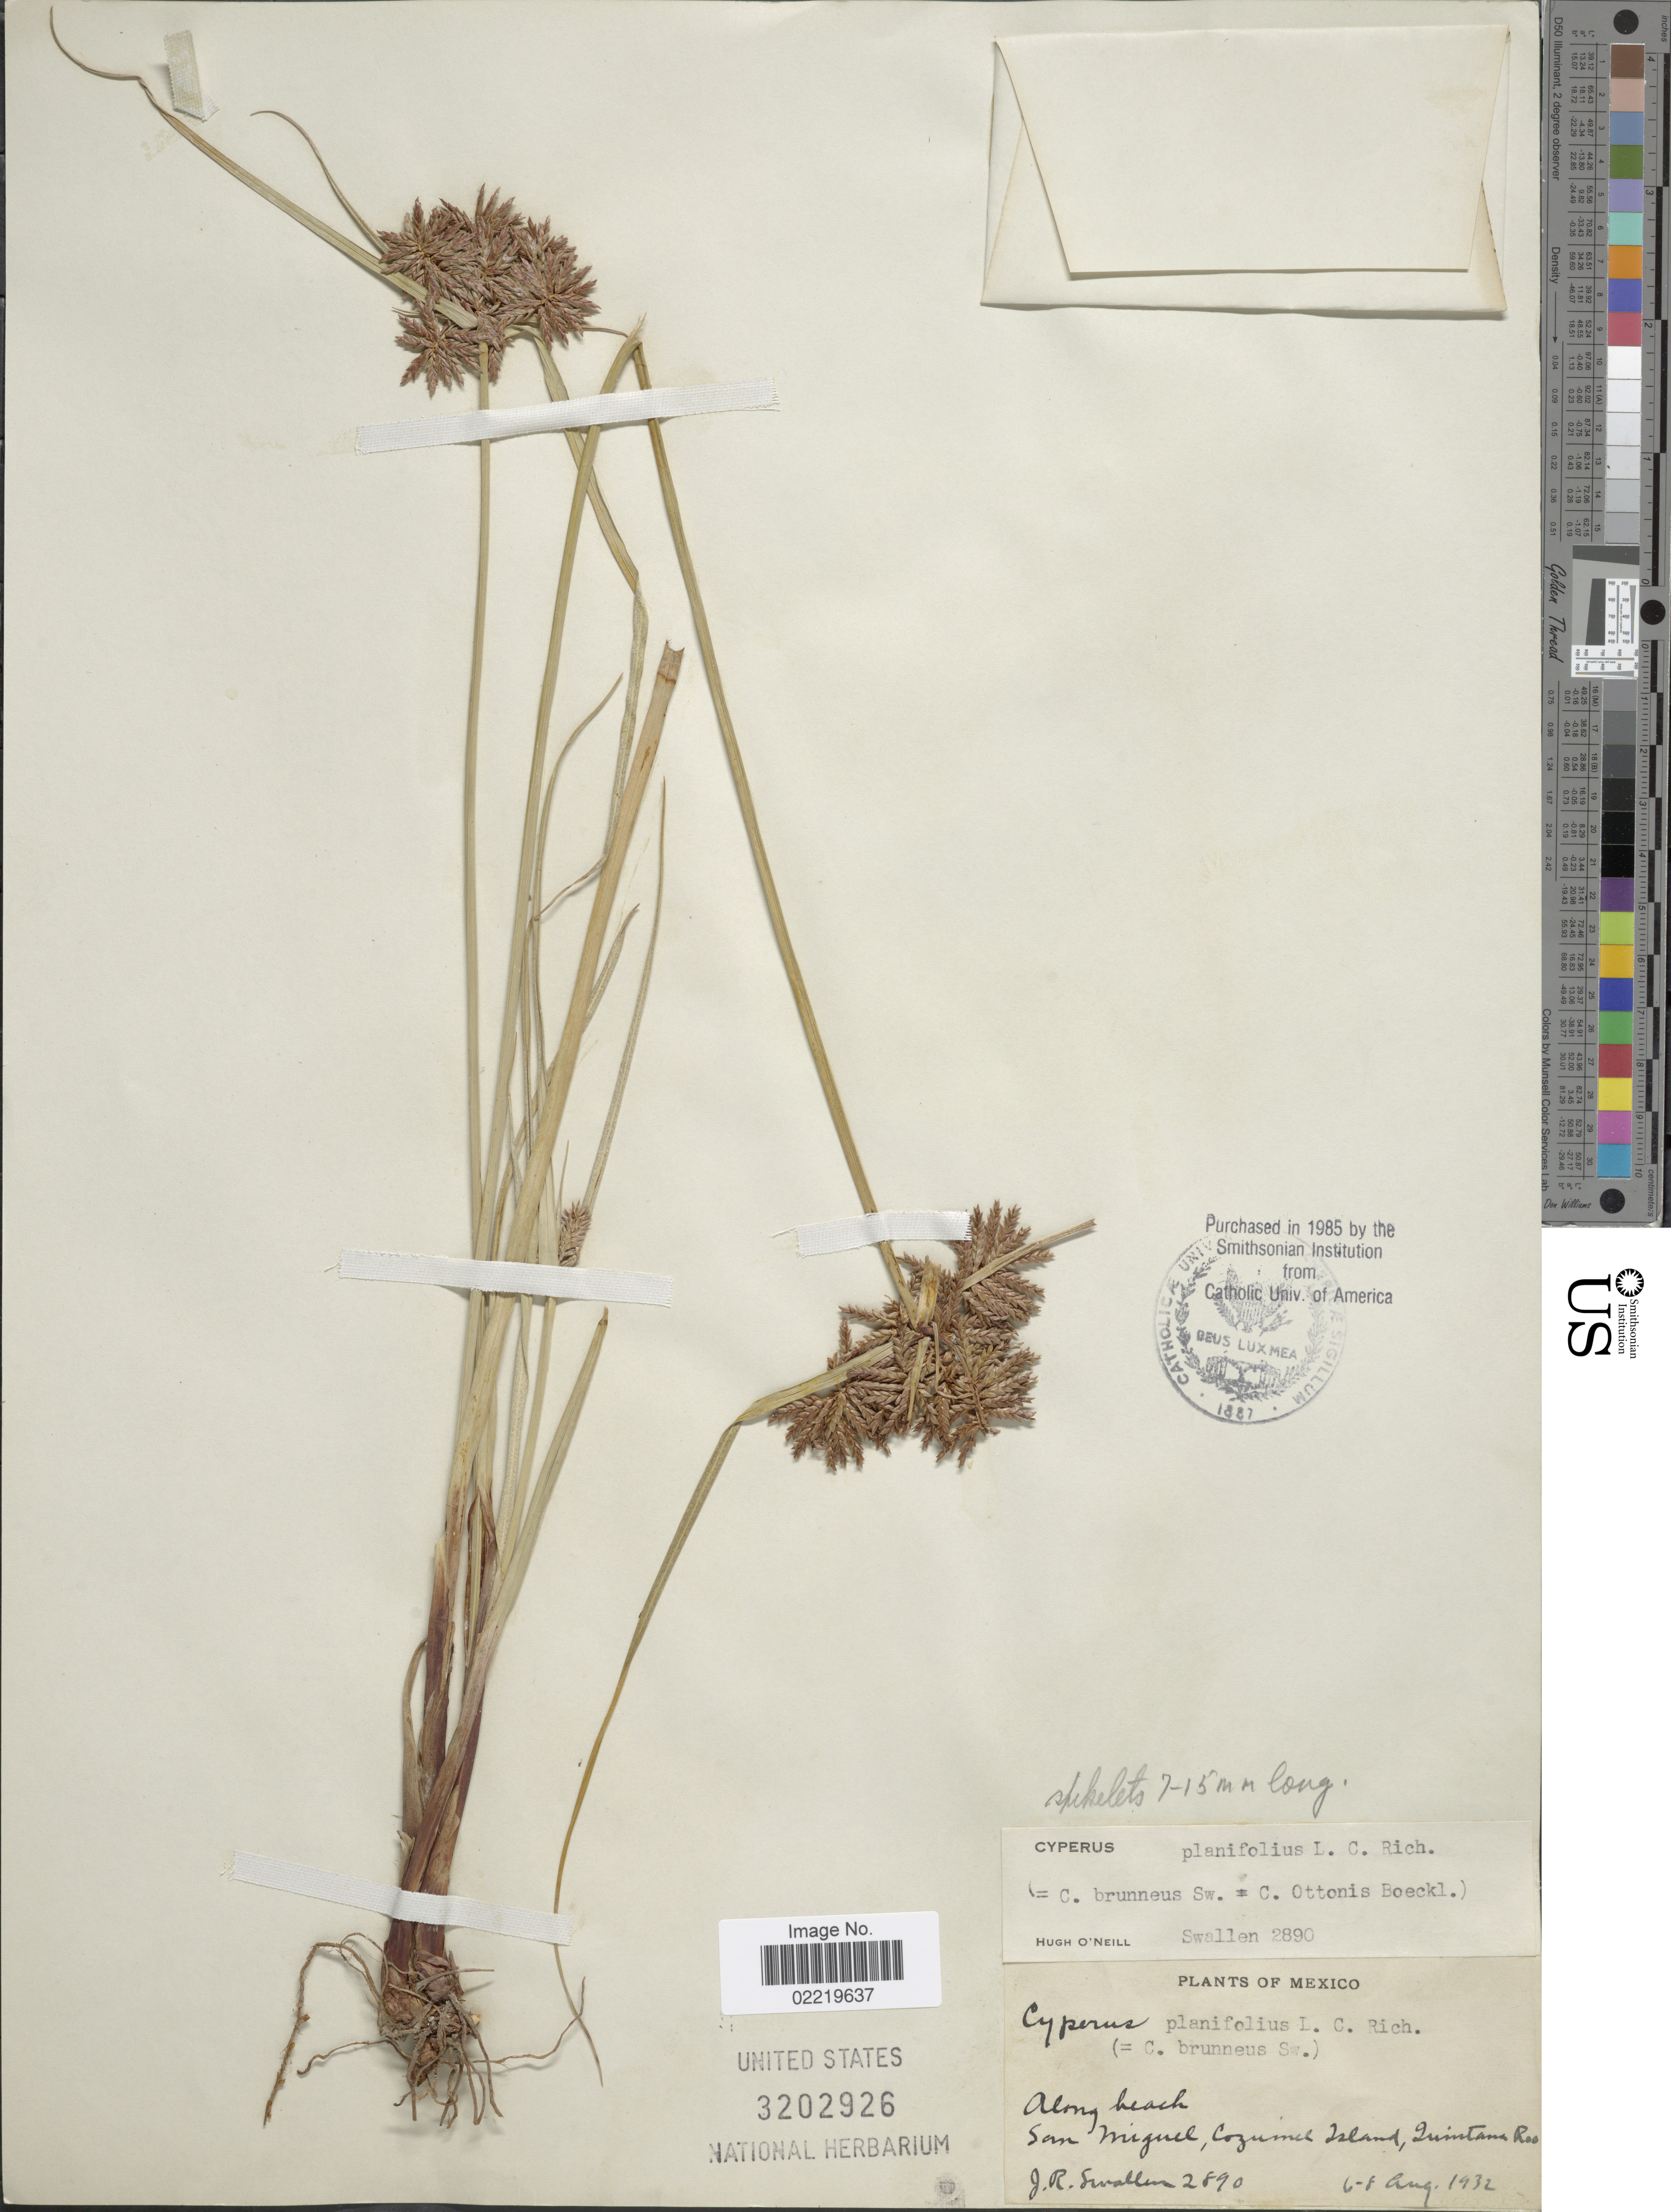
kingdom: Plantae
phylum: Tracheophyta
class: Liliopsida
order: Poales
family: Cyperaceae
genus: Cyperus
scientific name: Cyperus planifolius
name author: Rich.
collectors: J. R. Swallen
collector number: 2890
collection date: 1932-08-06/1932-08-08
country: Mexico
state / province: Quintana Roo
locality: Along beach, San Miguel, Cozumel Island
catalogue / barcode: US 3202926